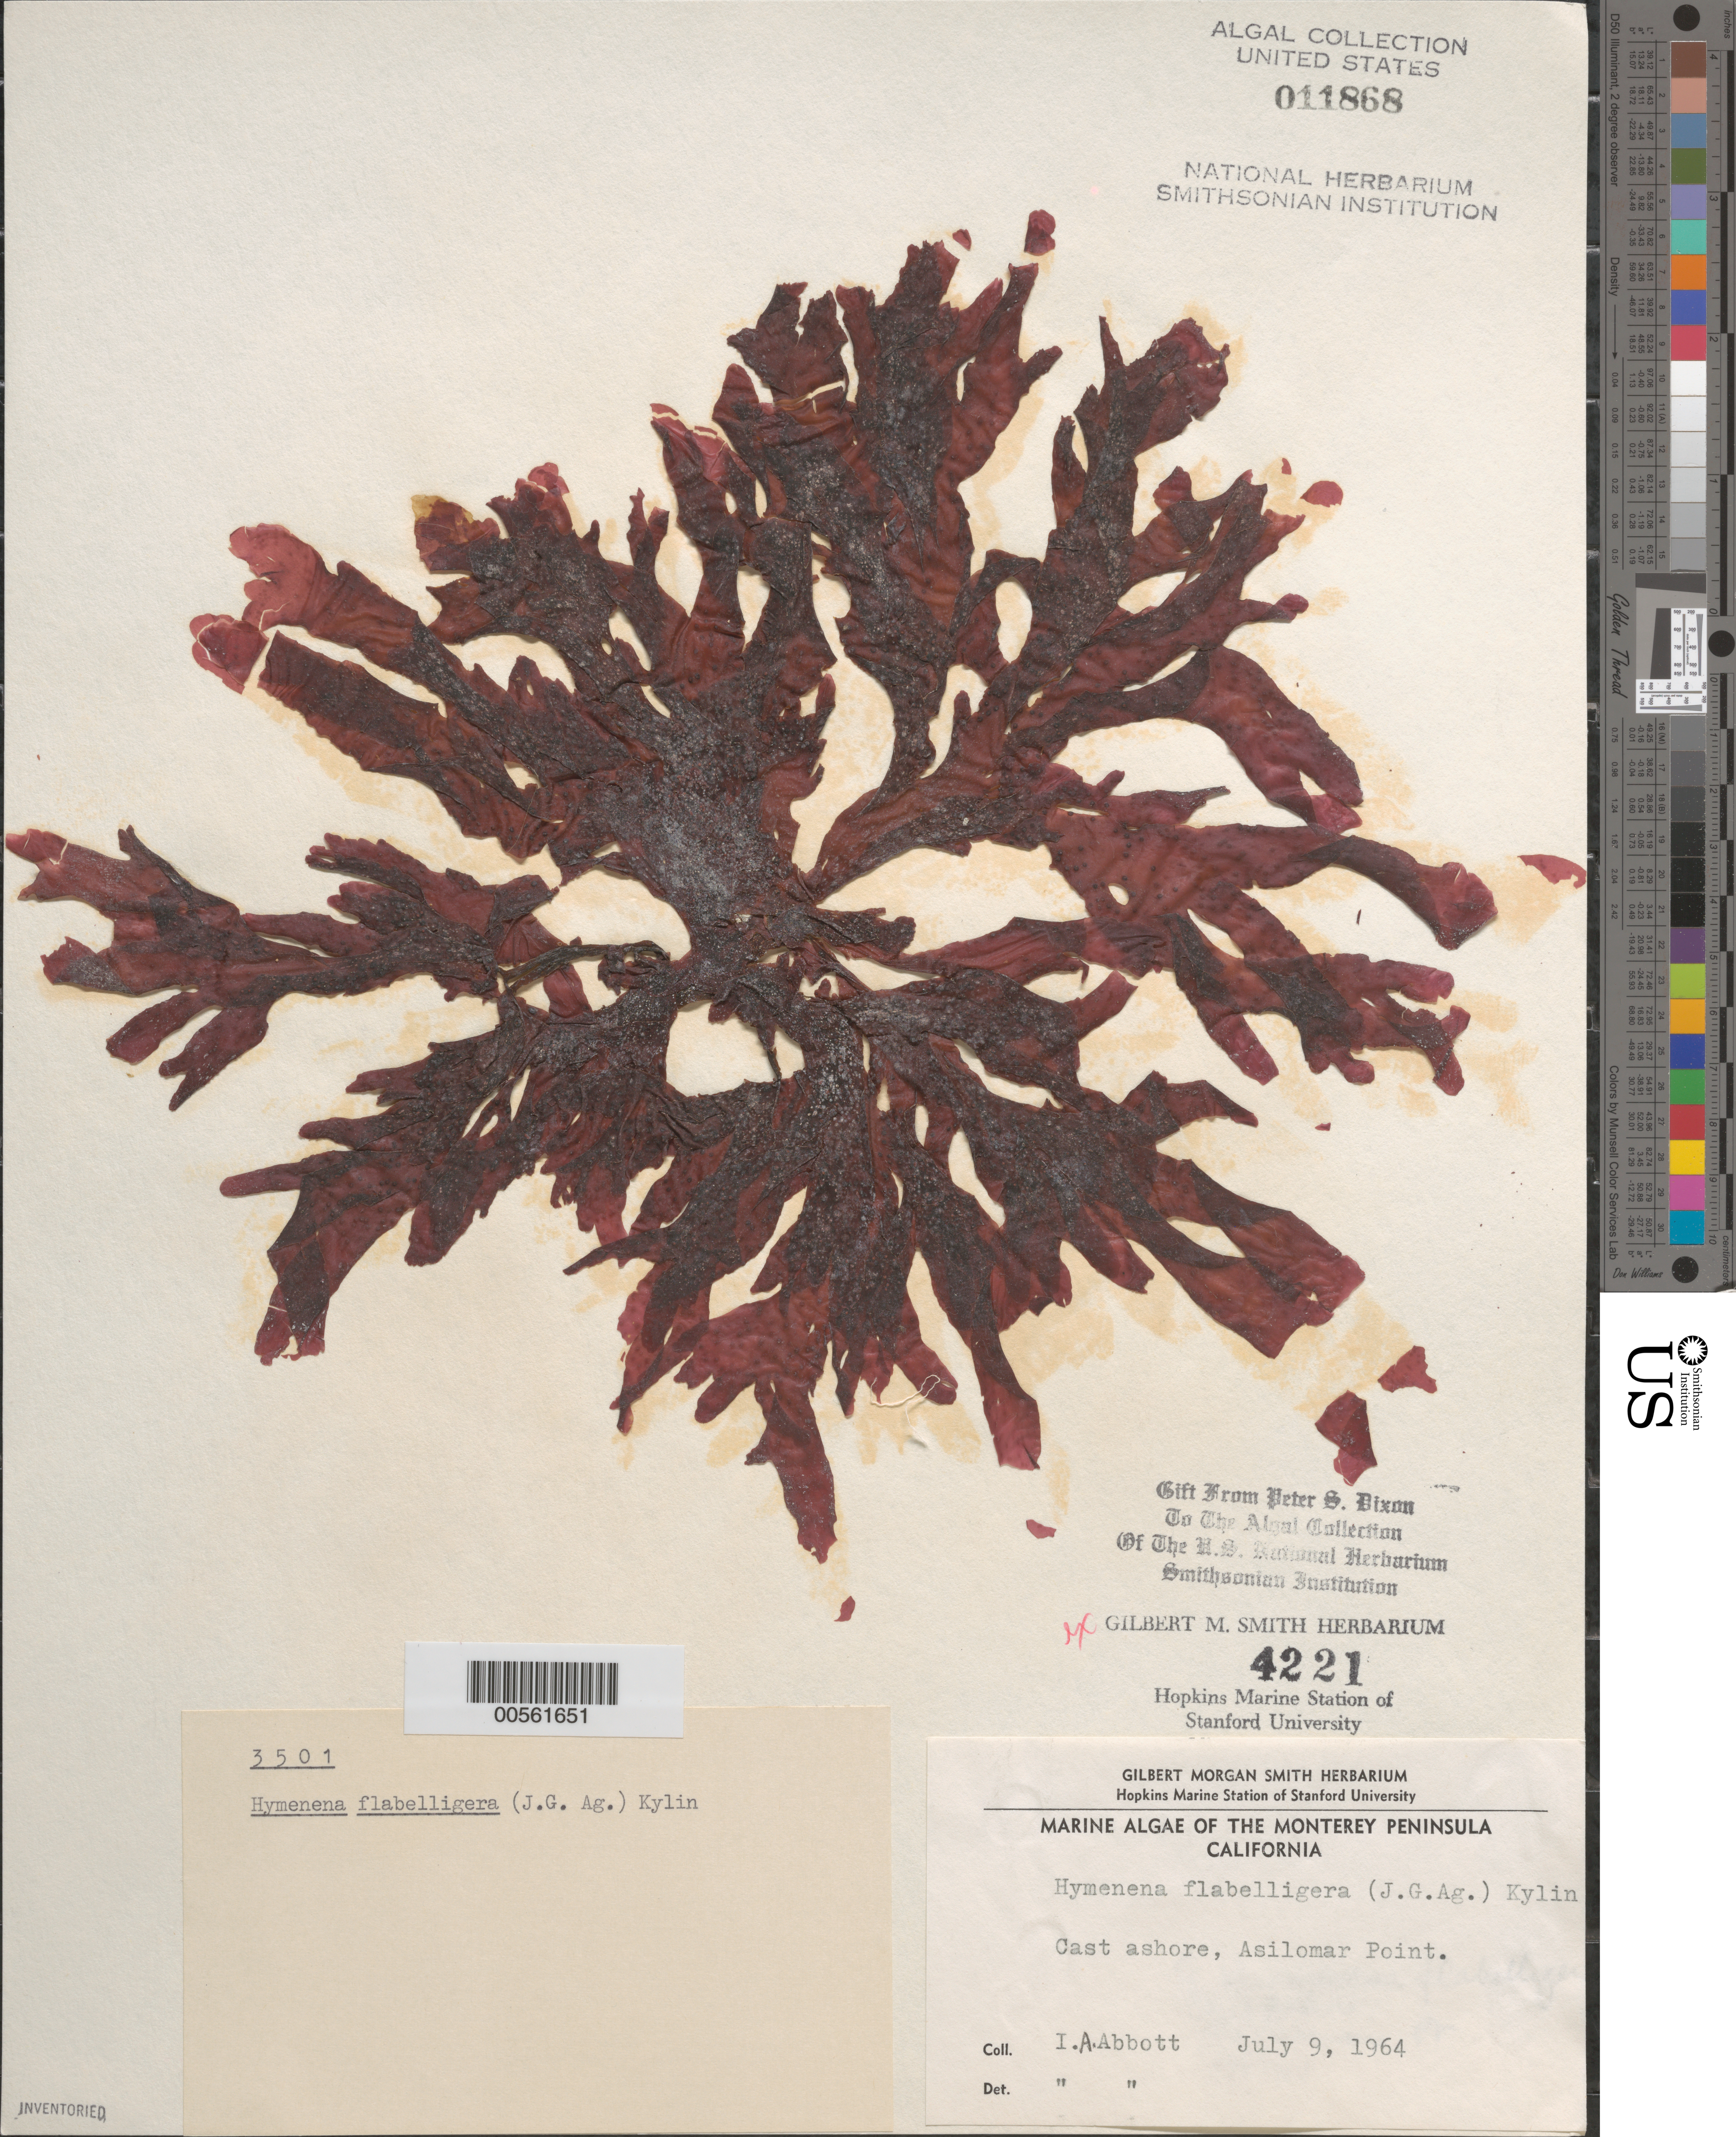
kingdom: Plantae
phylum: Rhodophyta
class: Florideophyceae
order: Ceramiales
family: Delesseriaceae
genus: Hymenena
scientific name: Hymenena flabelligera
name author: (J. Agardh) Kylin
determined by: Abbott, Isabella A.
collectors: I. A. Abbott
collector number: PSD 3501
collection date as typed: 09 Jul 1964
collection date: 1964-07-09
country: United States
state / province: California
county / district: Monterey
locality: Asilomar Point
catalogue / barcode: US 11868